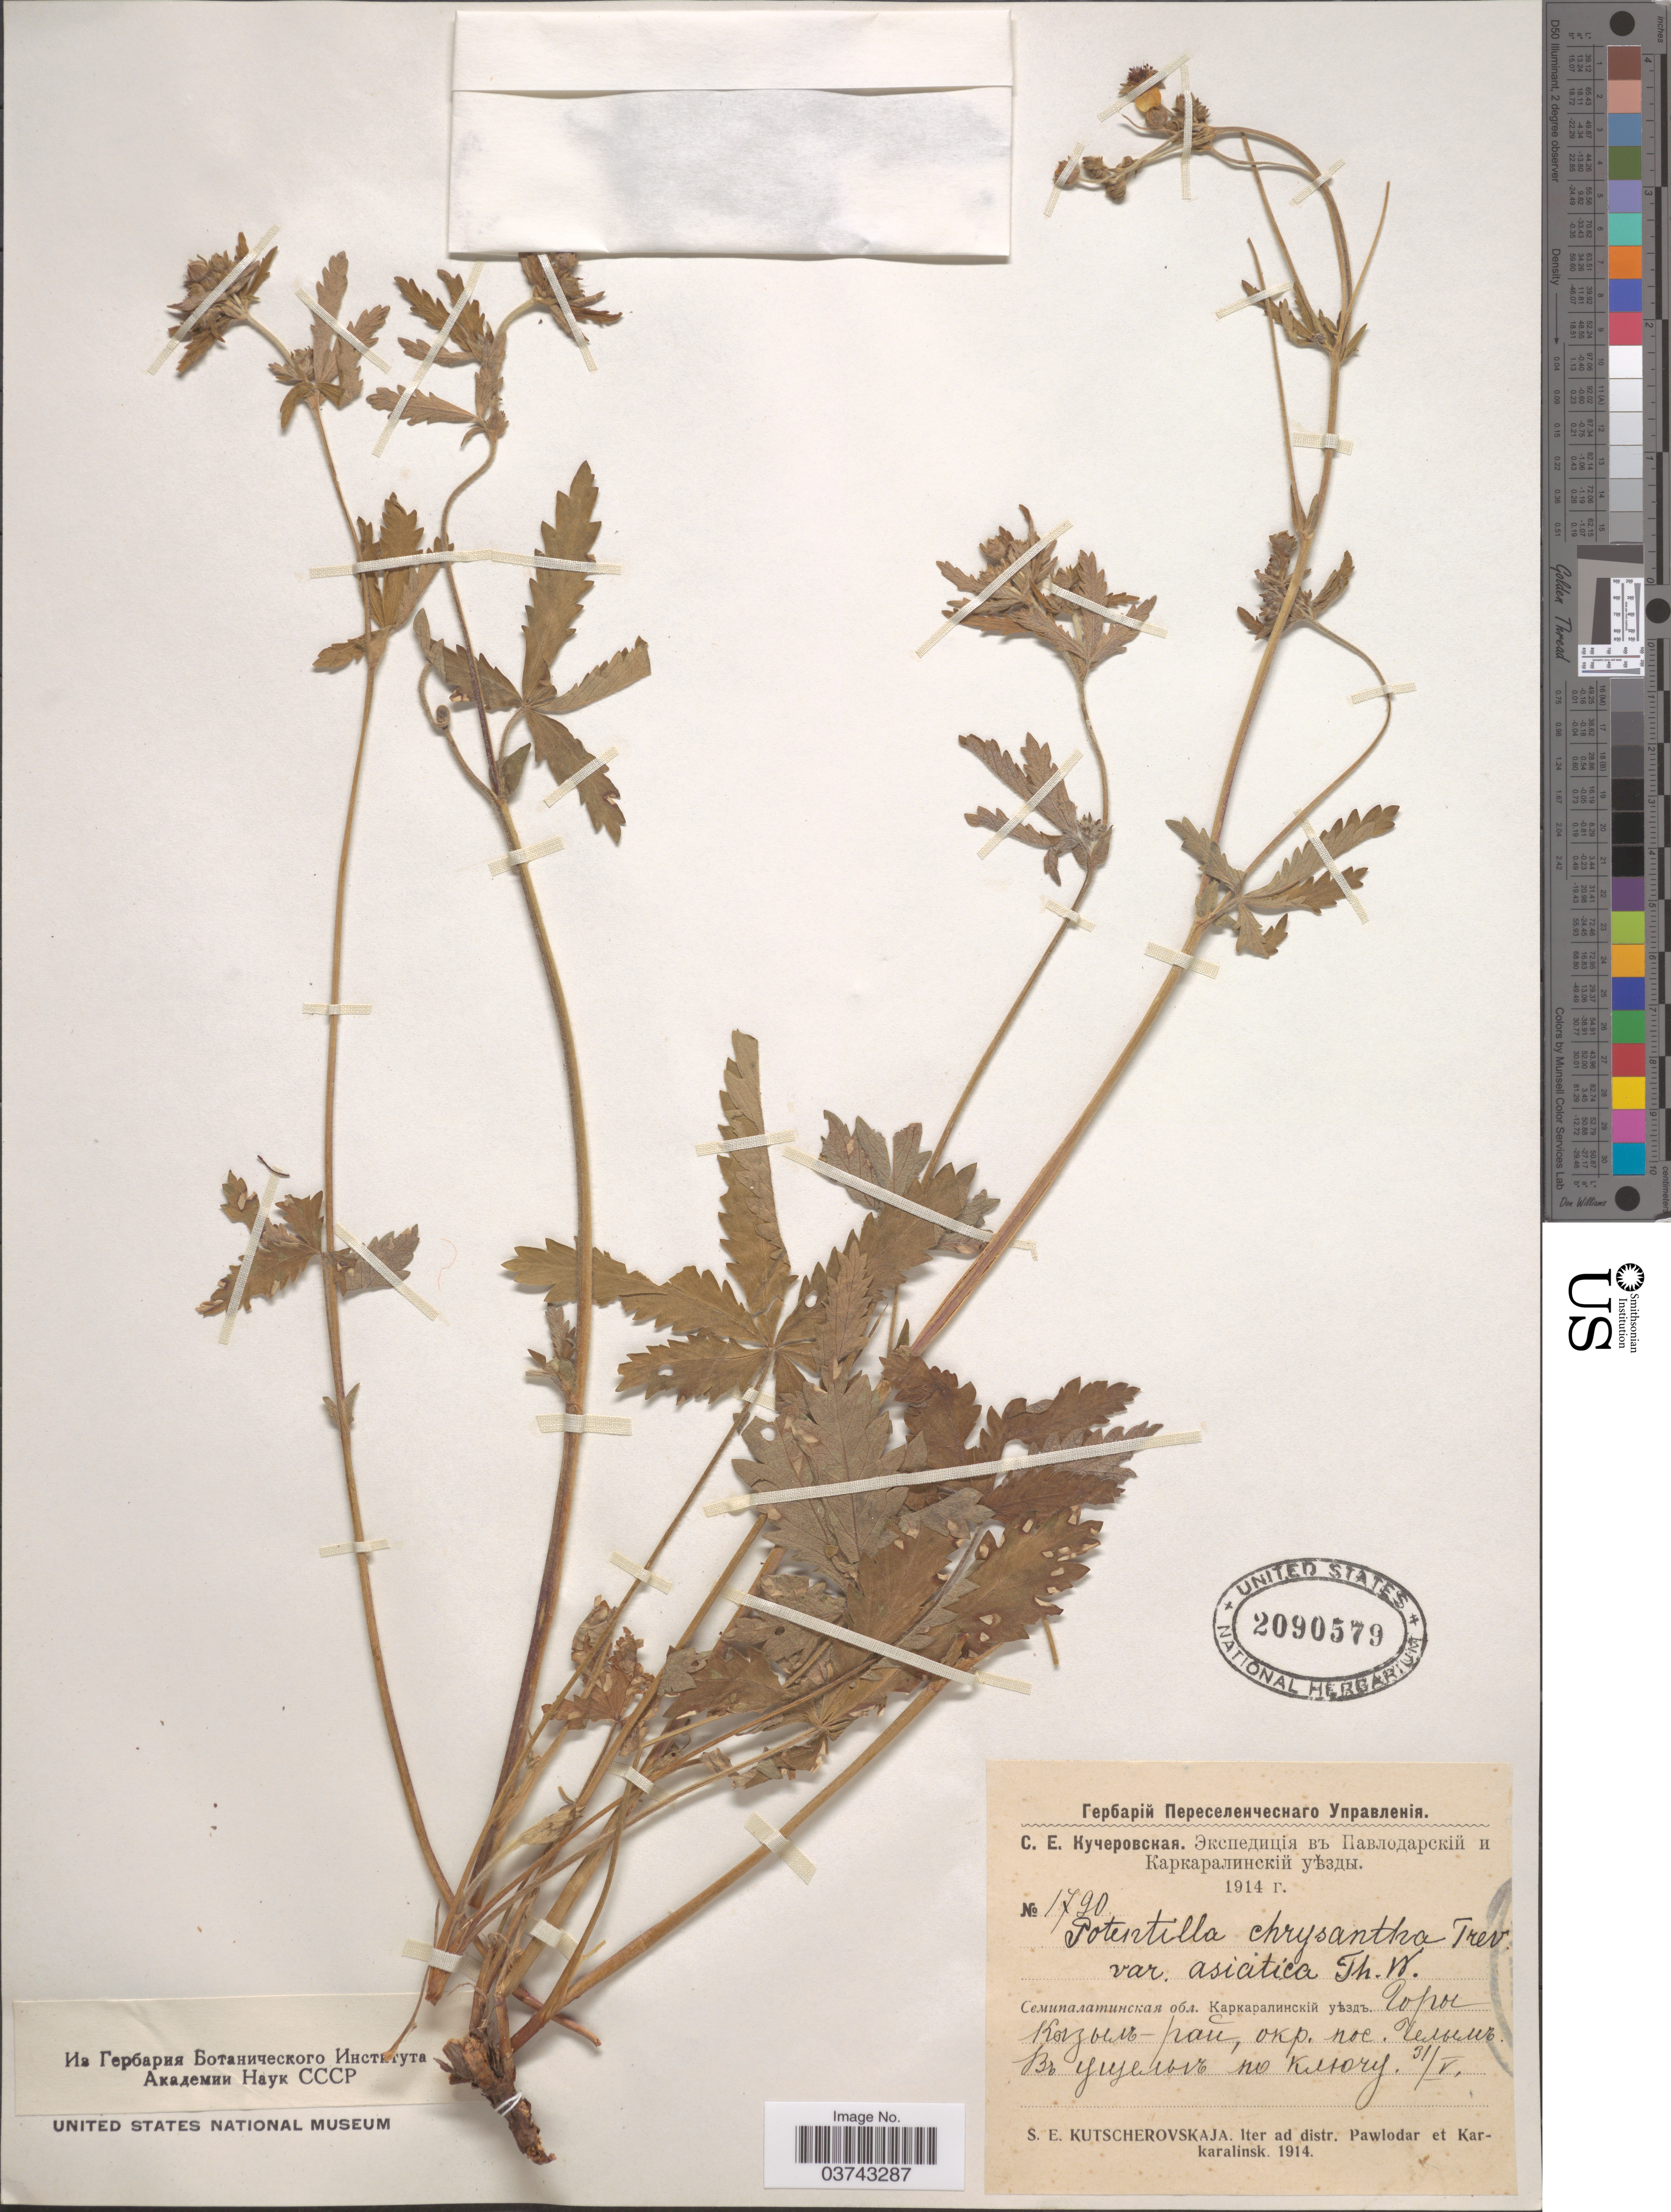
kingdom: Plantae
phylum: Tracheophyta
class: Magnoliopsida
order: Rosales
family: Rosaceae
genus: Potentilla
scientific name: Potentilla chrysantha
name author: Trevis.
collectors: S. Kutscherovskaja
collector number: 1720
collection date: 1914-05-31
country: Kazakhstan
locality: X. Iter ad distr. Pawlodar et Karkaralinsk.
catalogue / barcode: US 2090579